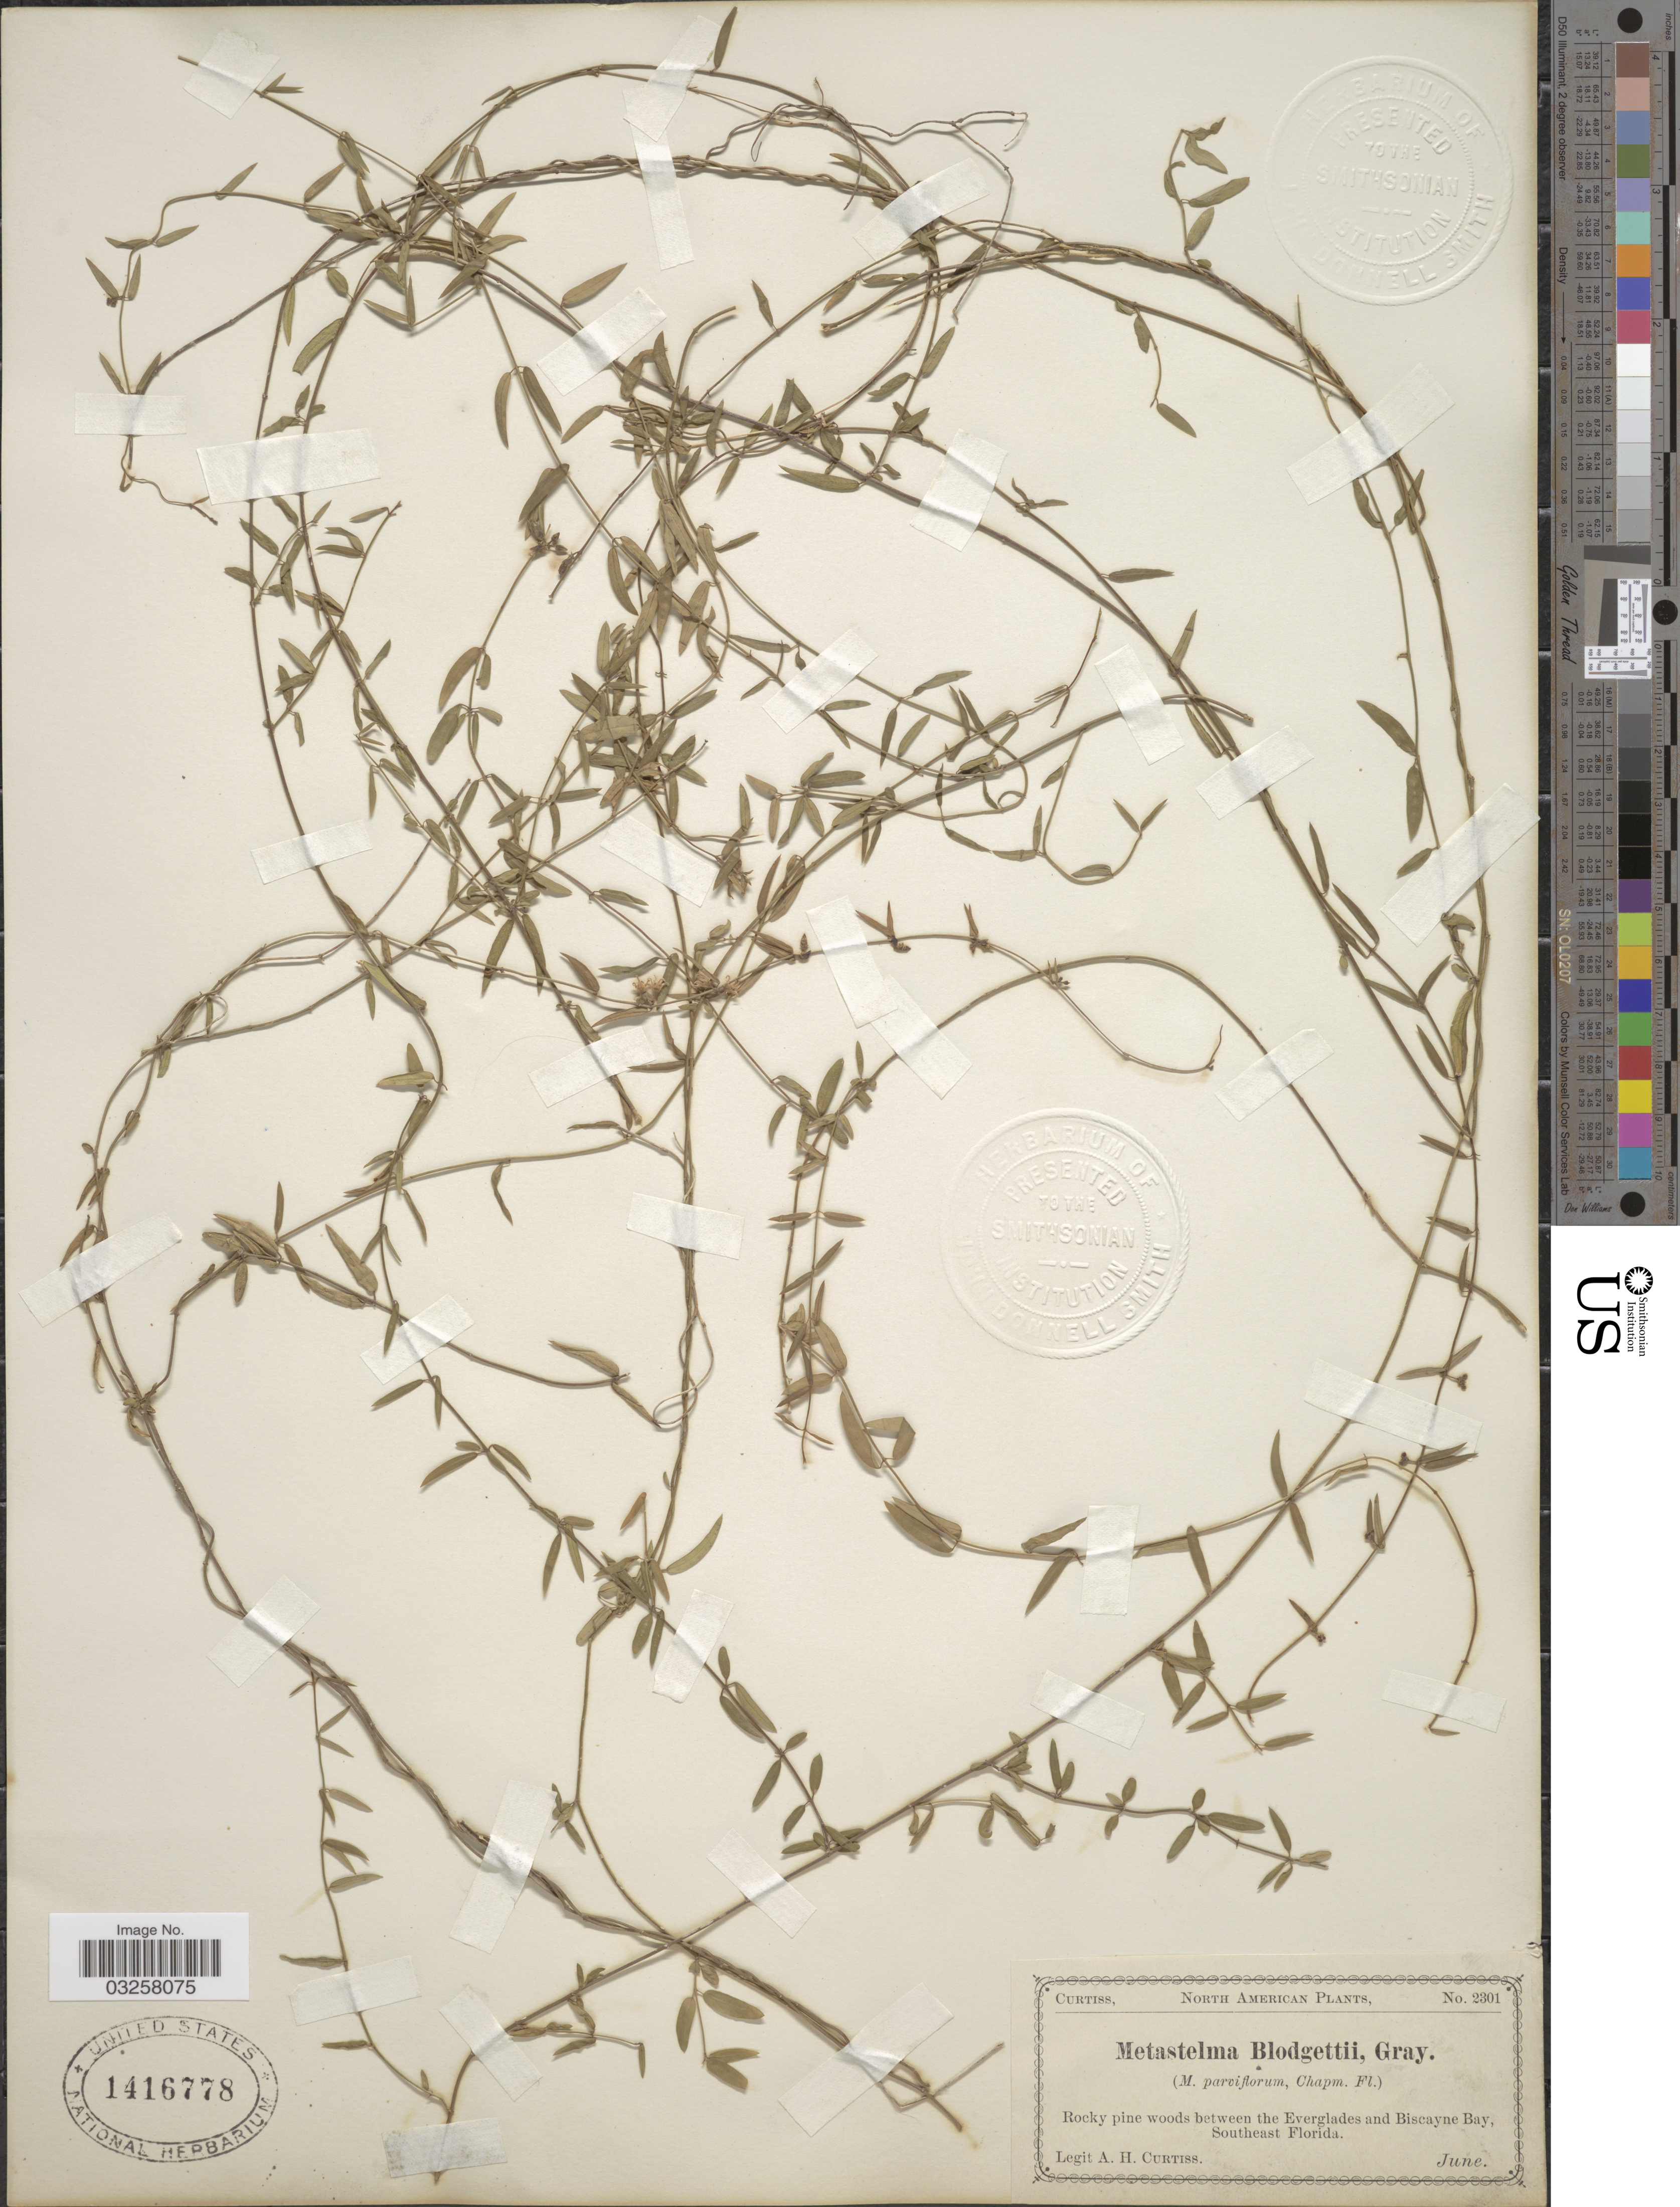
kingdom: Plantae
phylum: Tracheophyta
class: Magnoliopsida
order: Gentianales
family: Apocynaceae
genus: Metastelma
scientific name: Metastelma blodgettii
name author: A. Gray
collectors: A. H. Curtiss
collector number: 2301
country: United States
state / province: Florida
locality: Rocky pine woods between the Everglades and Biscayne Bay, Southeast Florida.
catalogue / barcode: US 1416778